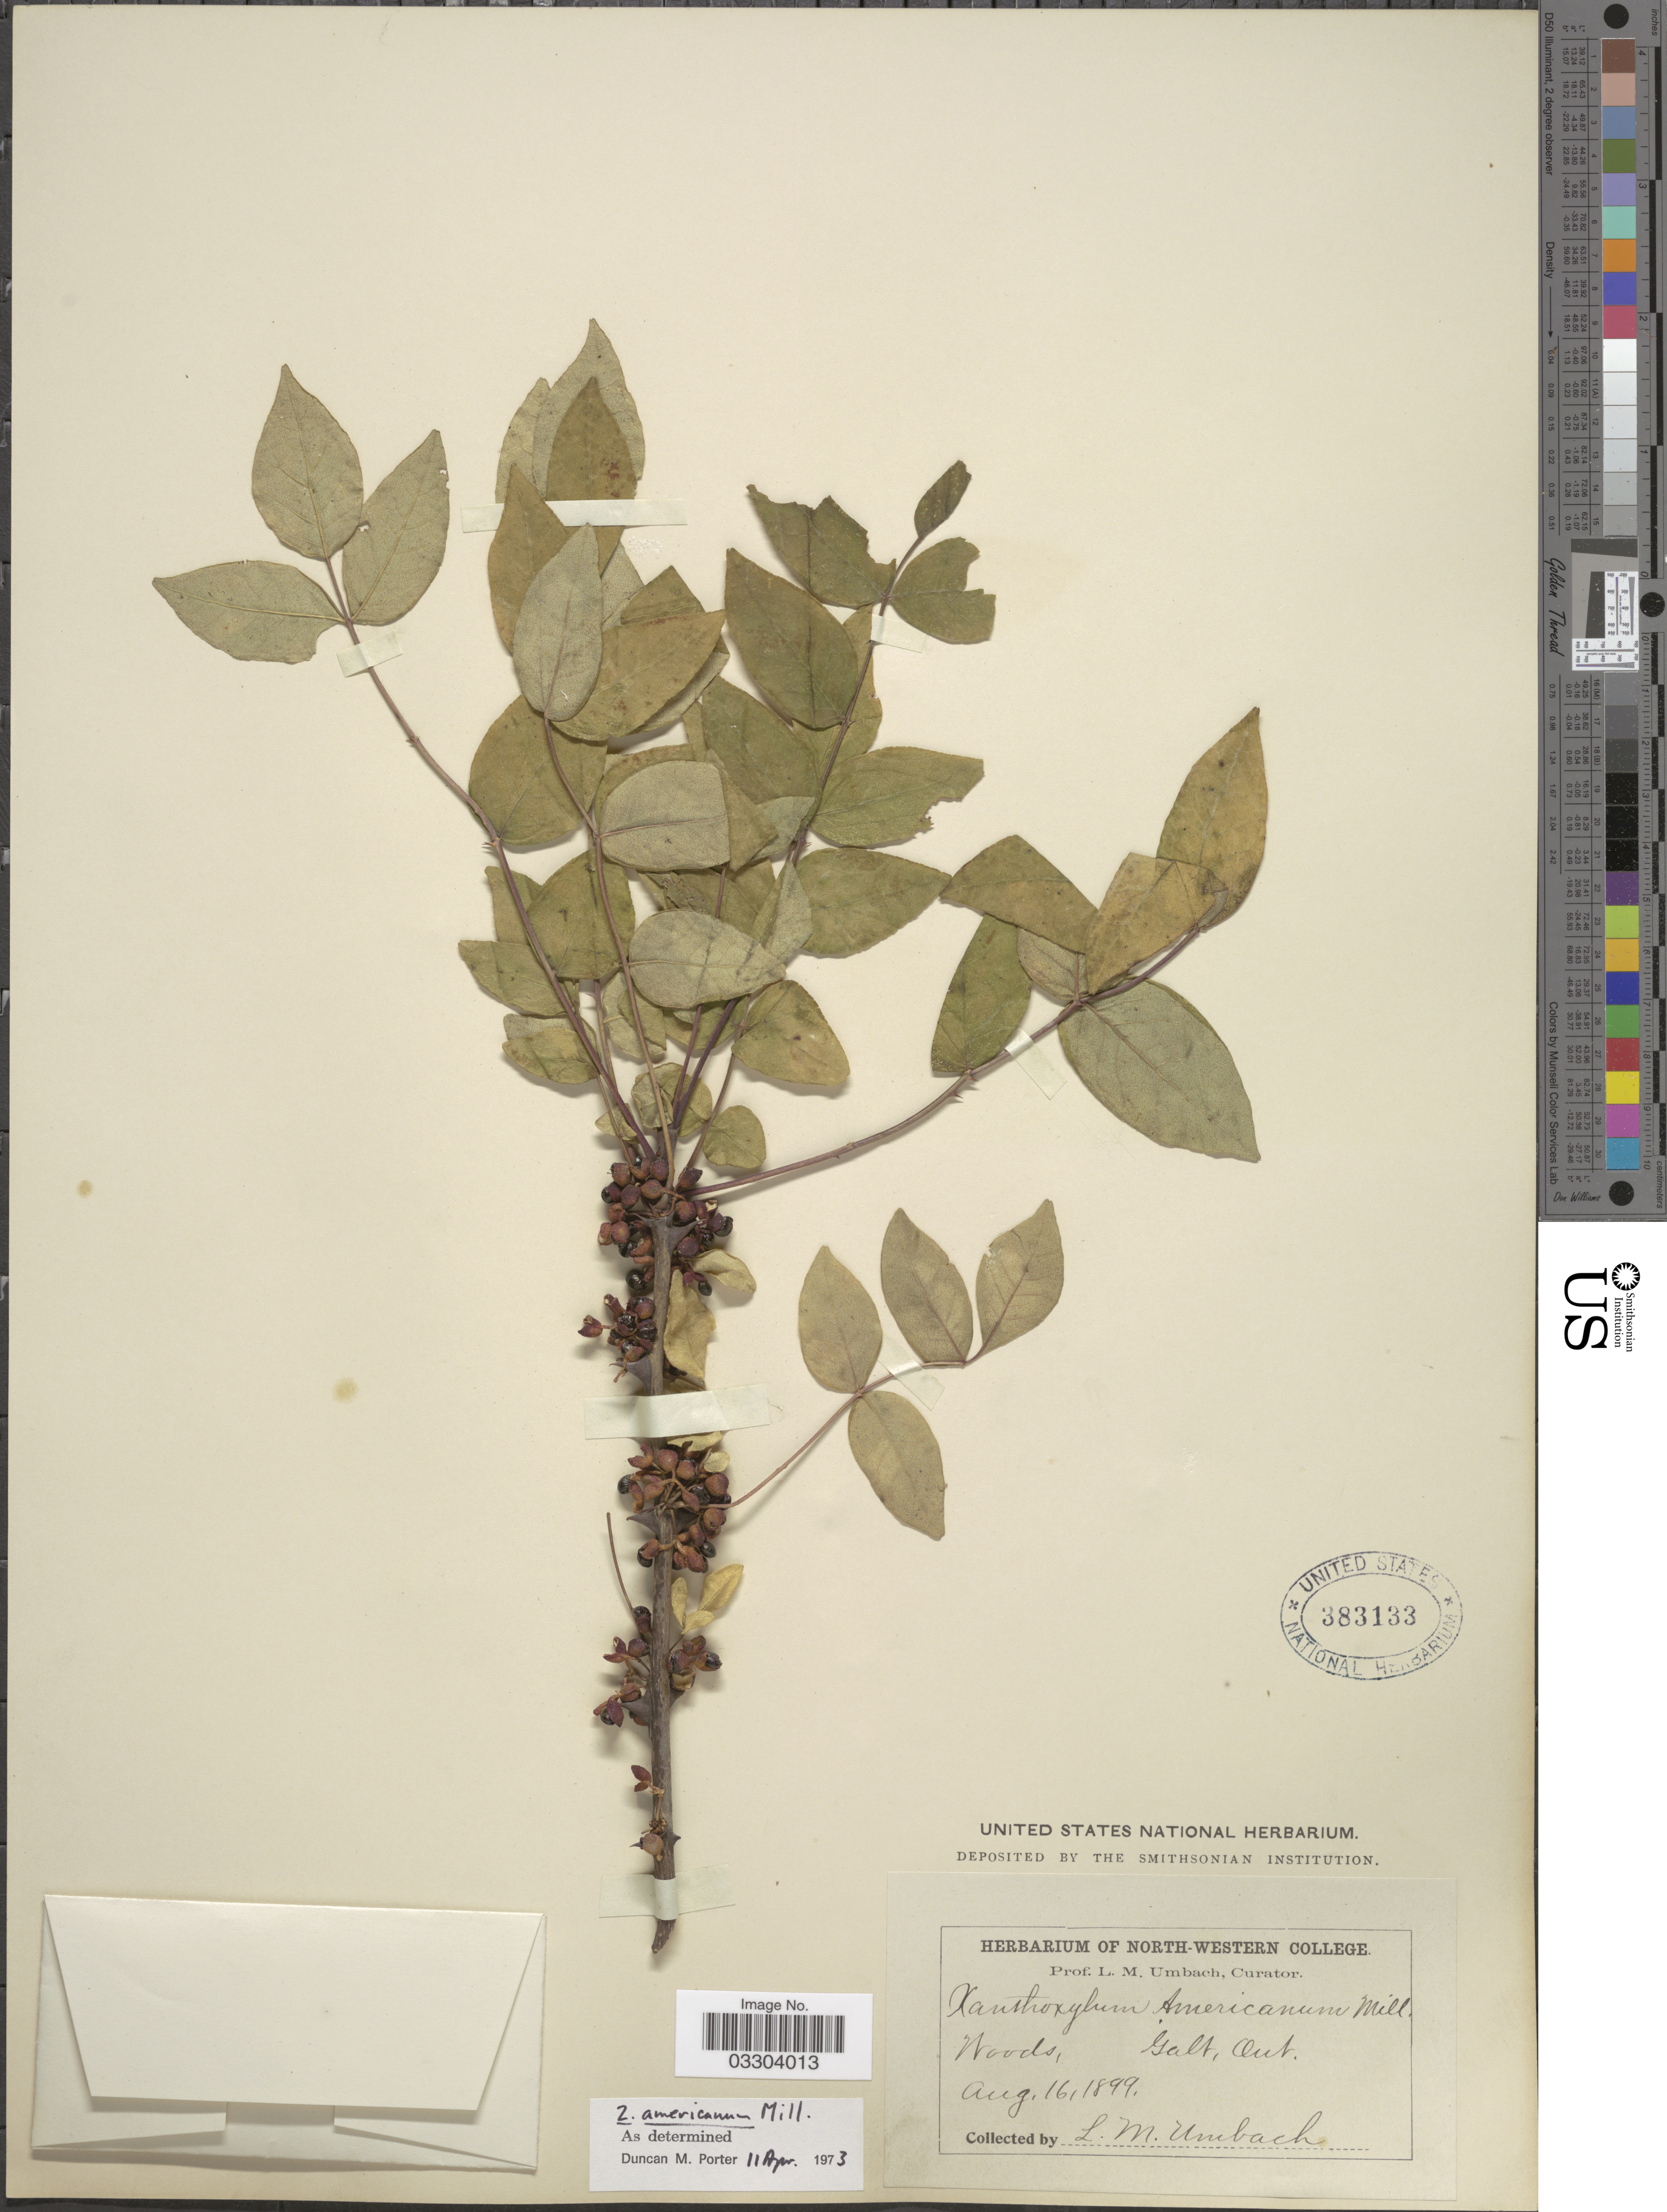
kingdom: Plantae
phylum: Tracheophyta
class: Magnoliopsida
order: Sapindales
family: Rutaceae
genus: Zanthoxylum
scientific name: Zanthoxylum americanum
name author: Mill.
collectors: L. M. Umbach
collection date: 1899-08-16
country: Canada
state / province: Ontario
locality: Galt.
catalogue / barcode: US 383133